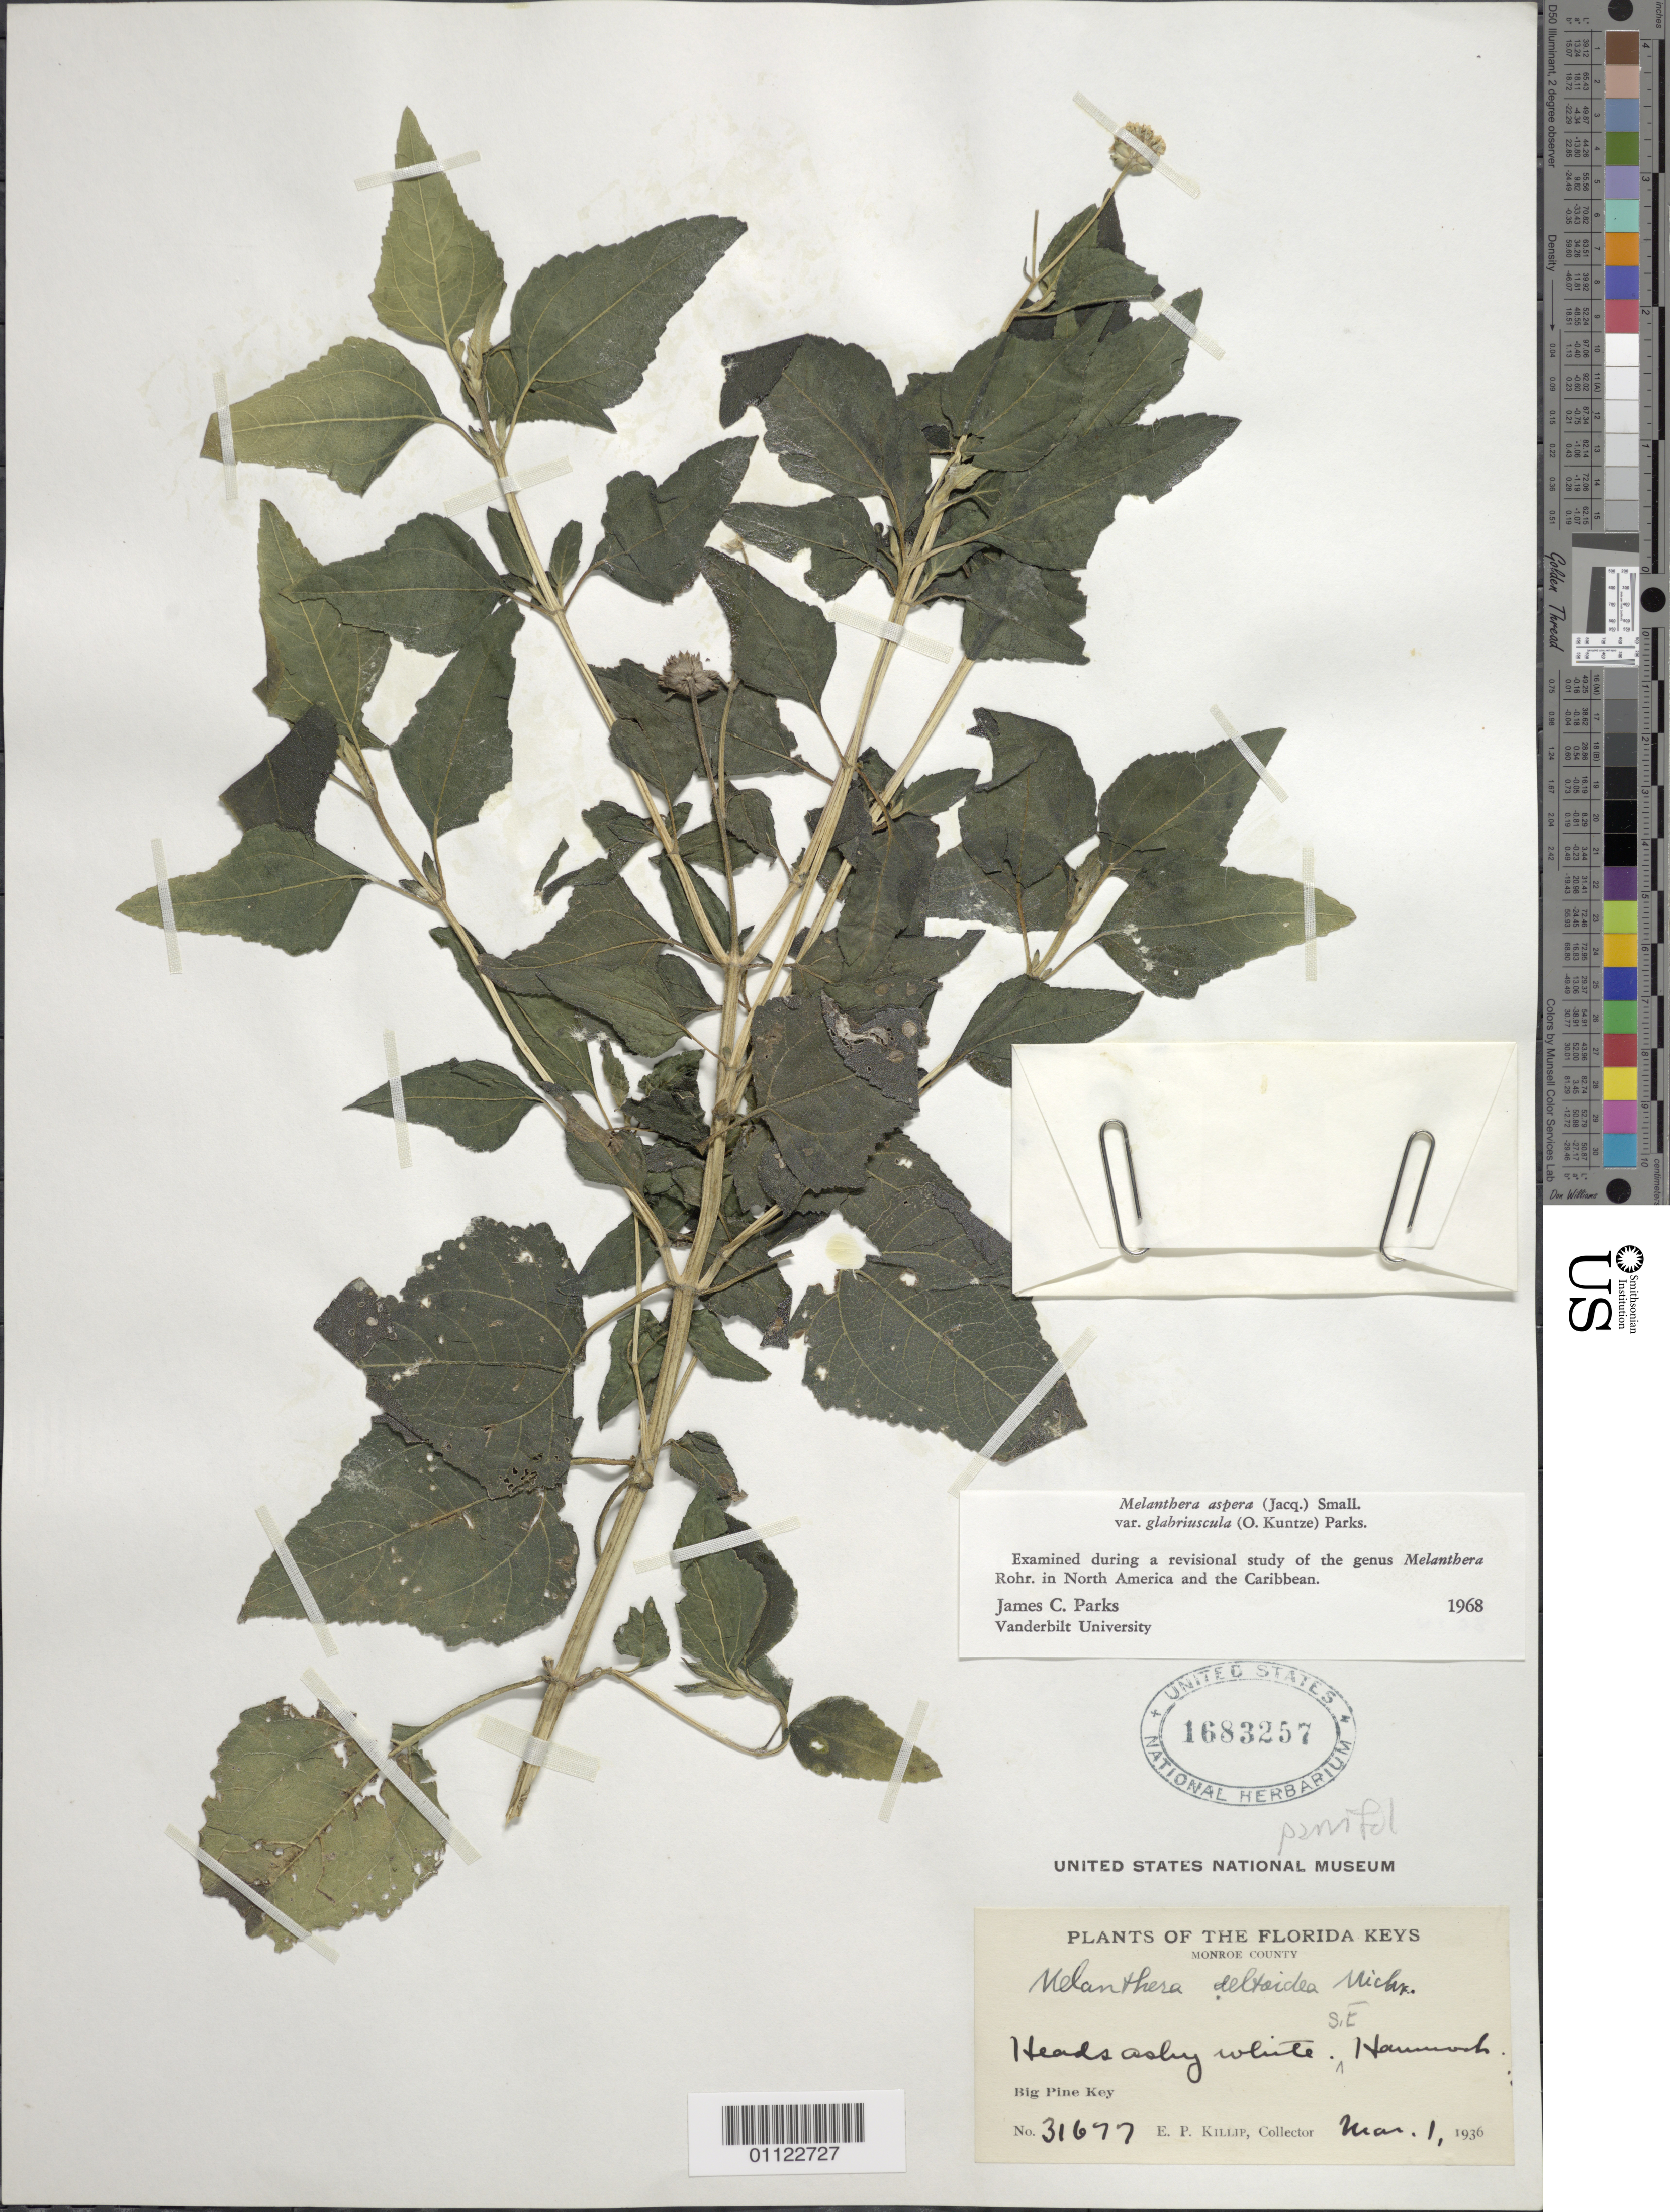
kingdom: Plantae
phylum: Tracheophyta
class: Magnoliopsida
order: Asterales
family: Asteraceae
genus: Melanthera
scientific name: Melanthera parvifolia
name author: Small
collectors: E. P. Killip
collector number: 31677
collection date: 1936-03-01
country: United States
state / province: Florida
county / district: Monroe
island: Big Pine Key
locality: Big Pine Key, SE Hammoch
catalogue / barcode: US 1683257